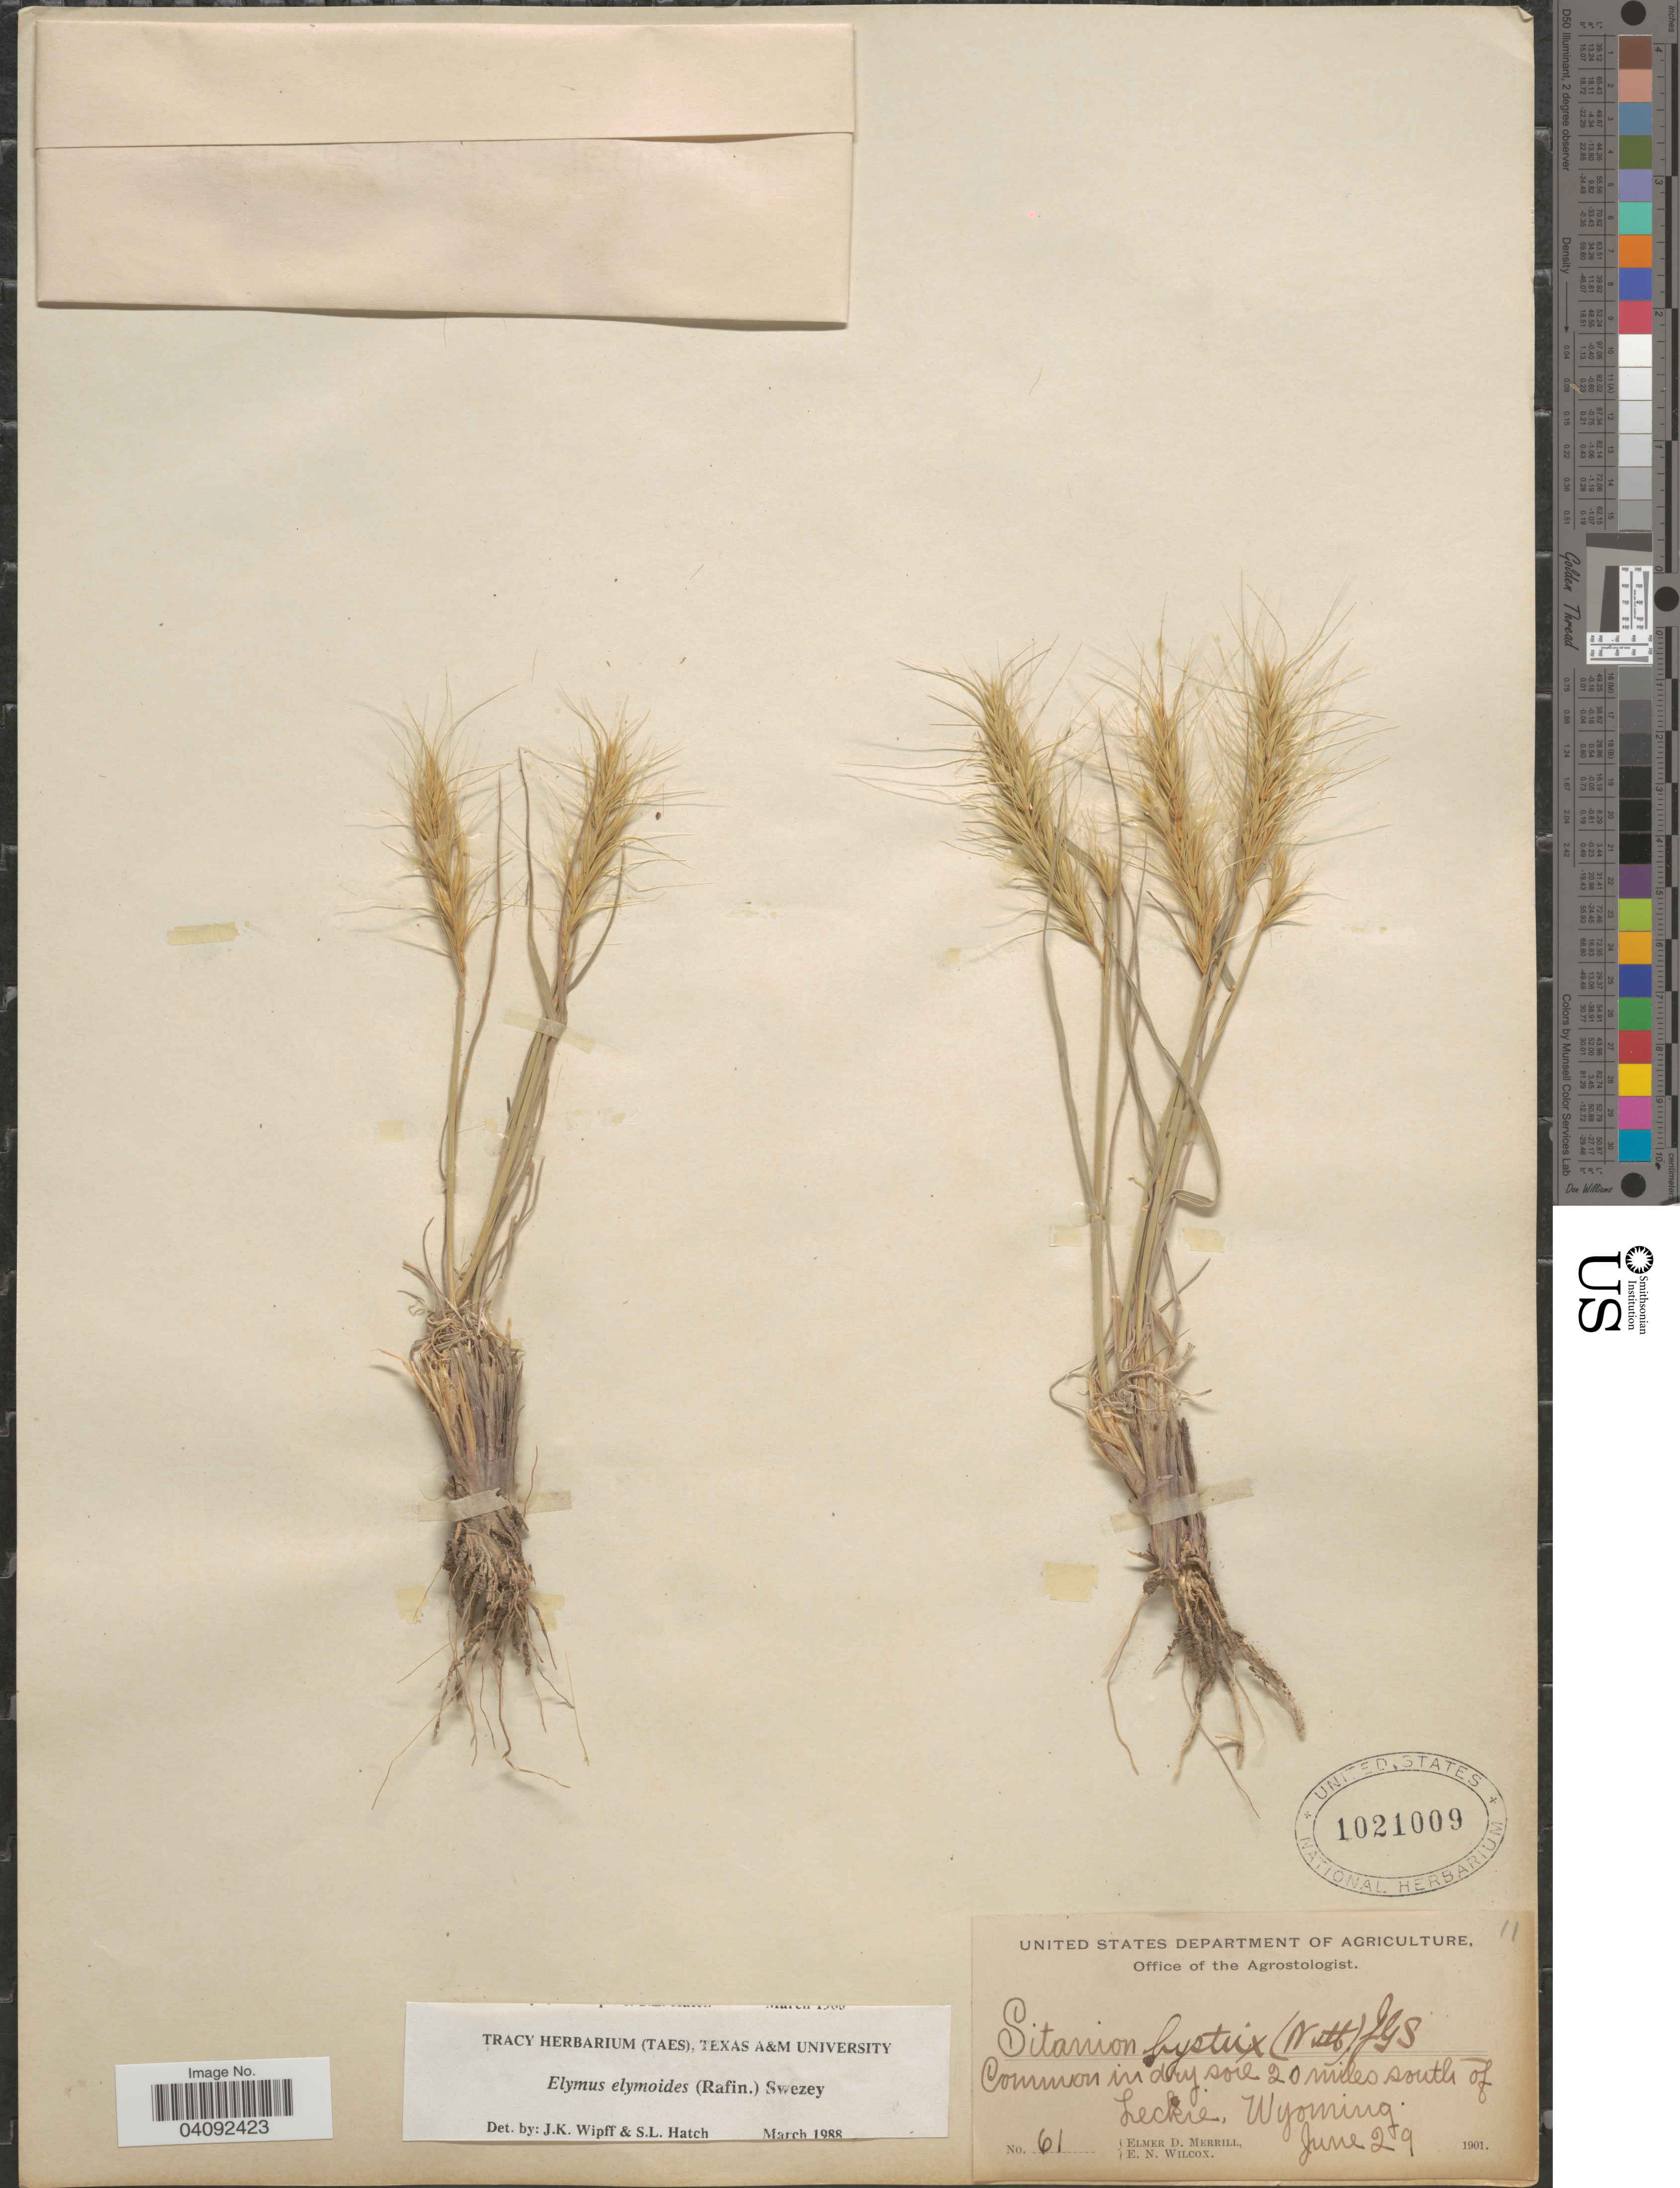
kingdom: Plantae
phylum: Tracheophyta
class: Liliopsida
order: Poales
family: Poaceae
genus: Elymus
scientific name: Elymus elymoides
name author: (Raf.) Swezey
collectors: E. D. Merrill & E. Wilcox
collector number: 61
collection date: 1901-06-29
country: United States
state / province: Wyoming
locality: Common in dry soil 20 miles south of Leckie.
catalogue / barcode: US 1021009